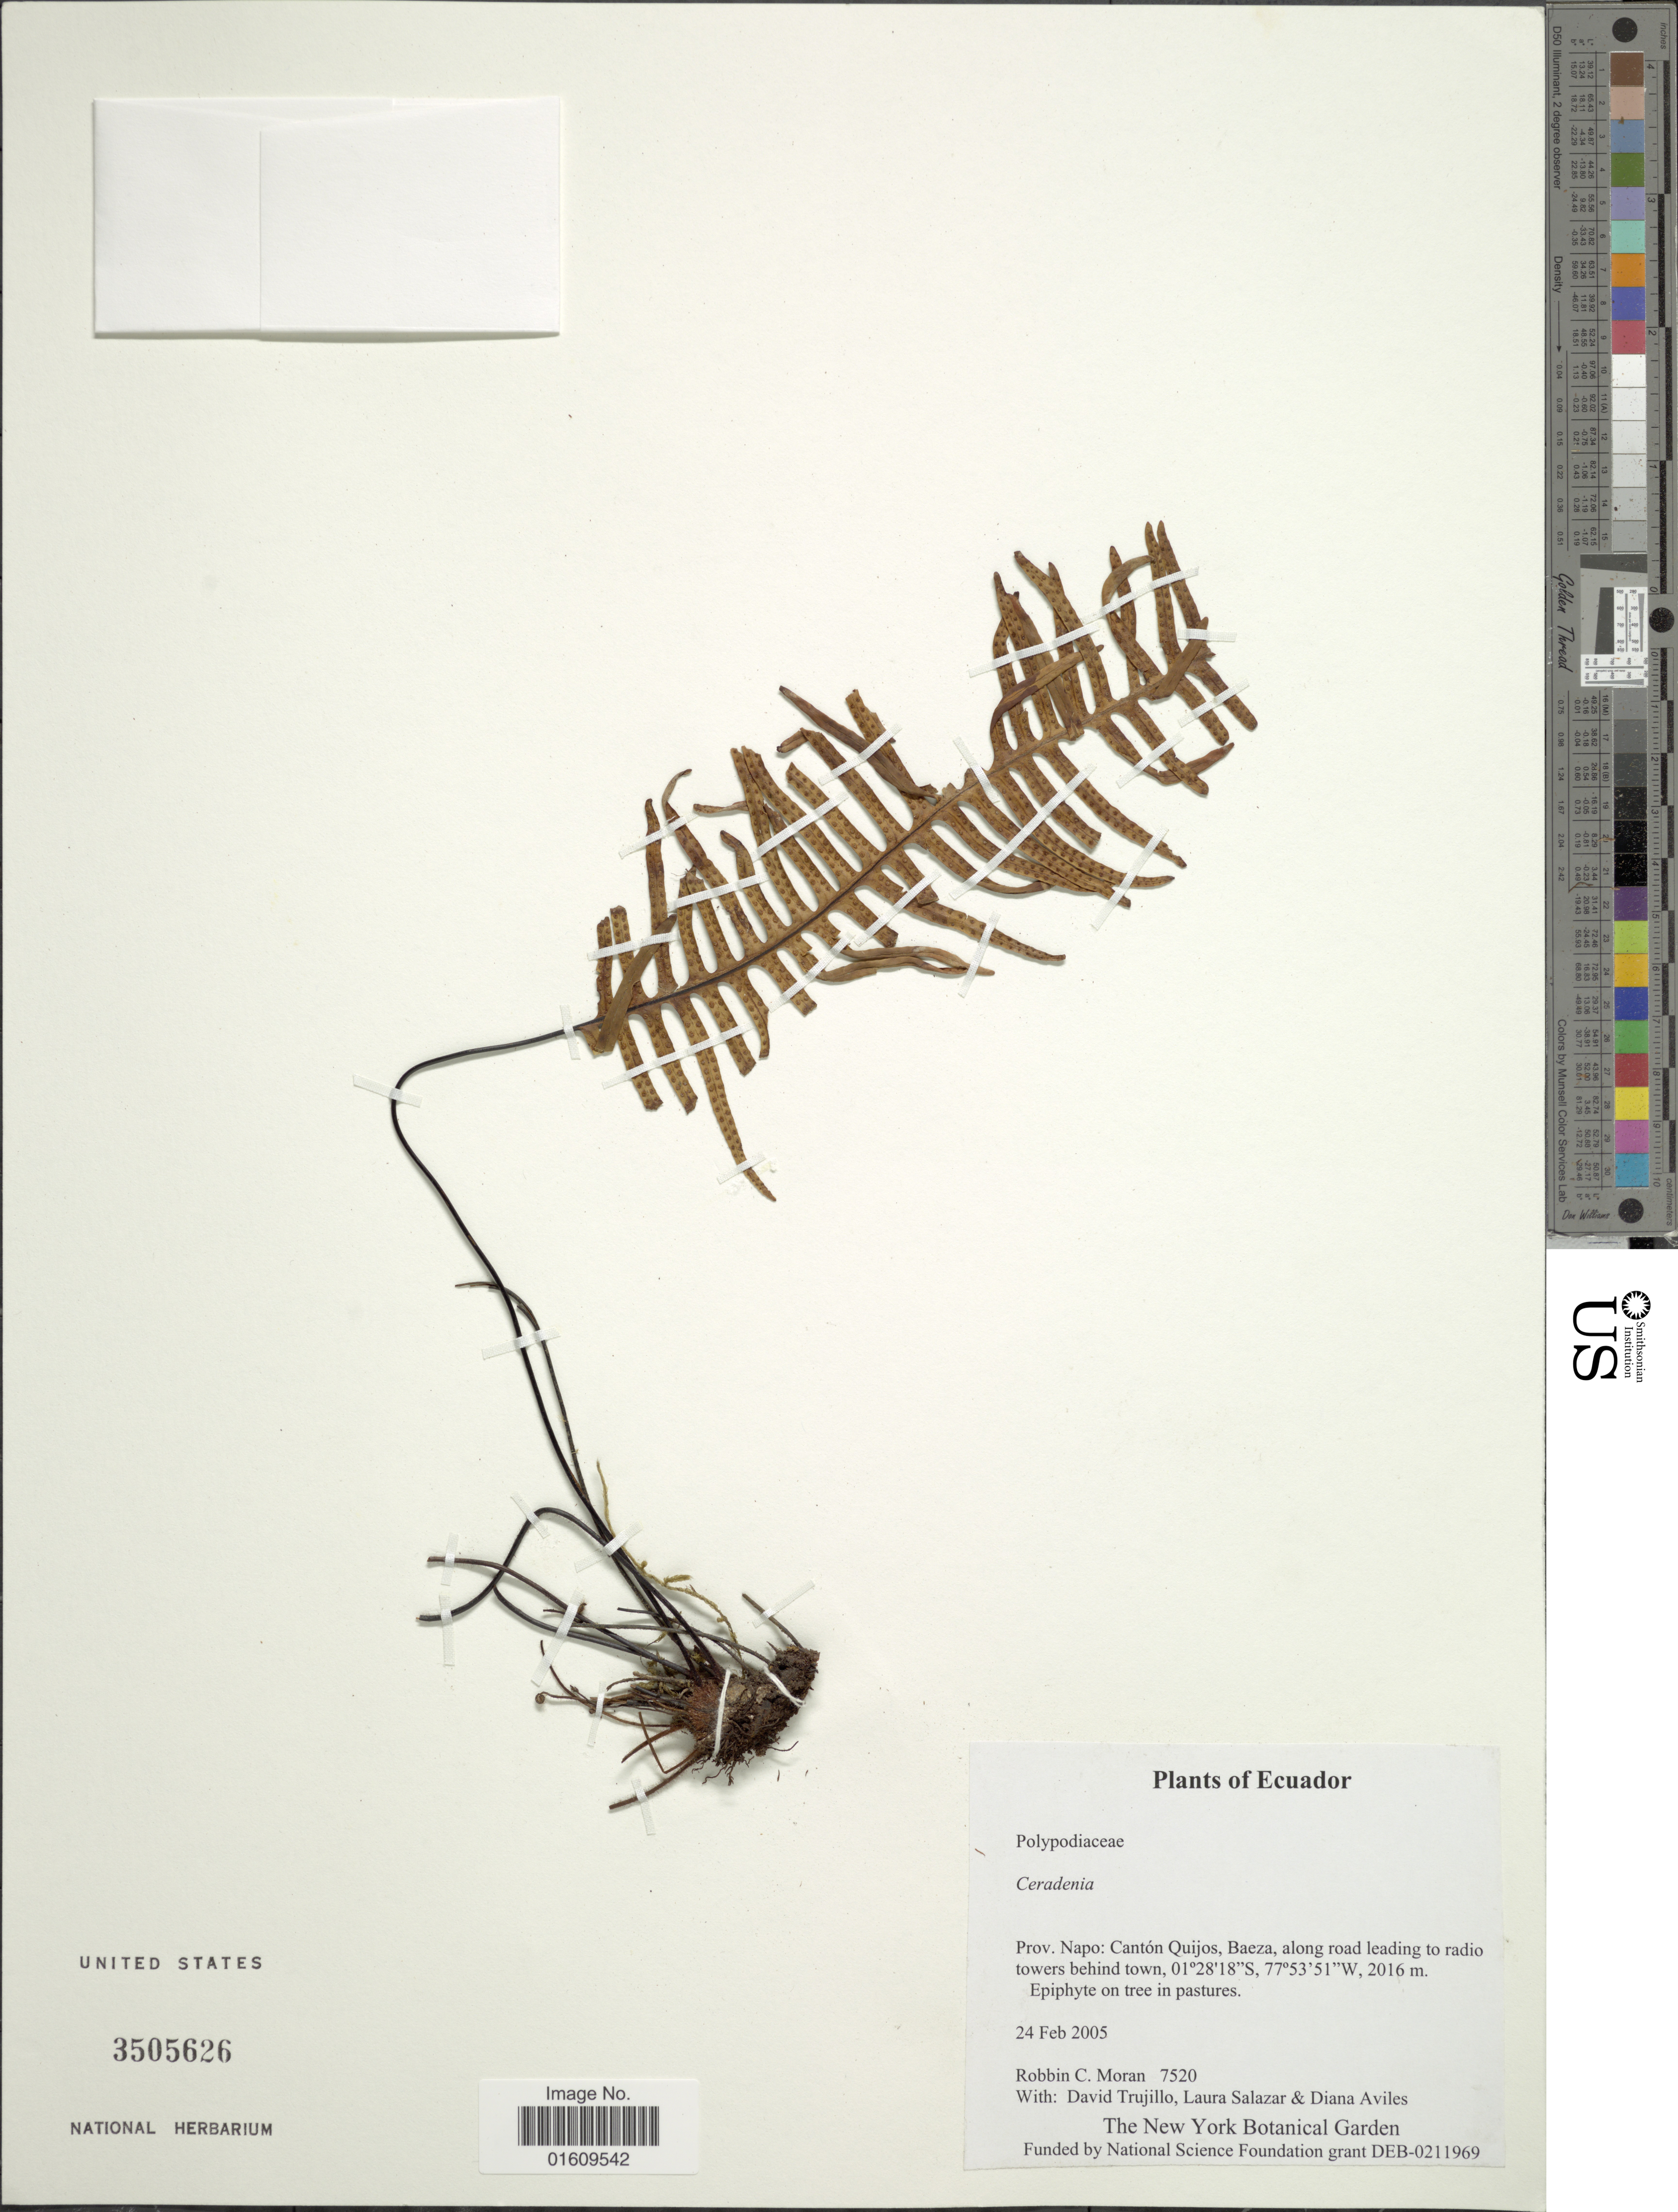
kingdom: Plantae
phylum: Tracheophyta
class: Polypodiopsida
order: Polypodiales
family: Polypodiaceae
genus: Ceradenia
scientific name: Ceradenia sp.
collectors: R. C. Moran, D. Trujillo, L. Salazar & D. Aviles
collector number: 7520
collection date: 2005-02-24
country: Ecuador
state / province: Napo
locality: Prov. Napo: Canton Quijos, Baeza, along road leading to radio towers behind town.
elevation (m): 2016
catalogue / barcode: US 3505626